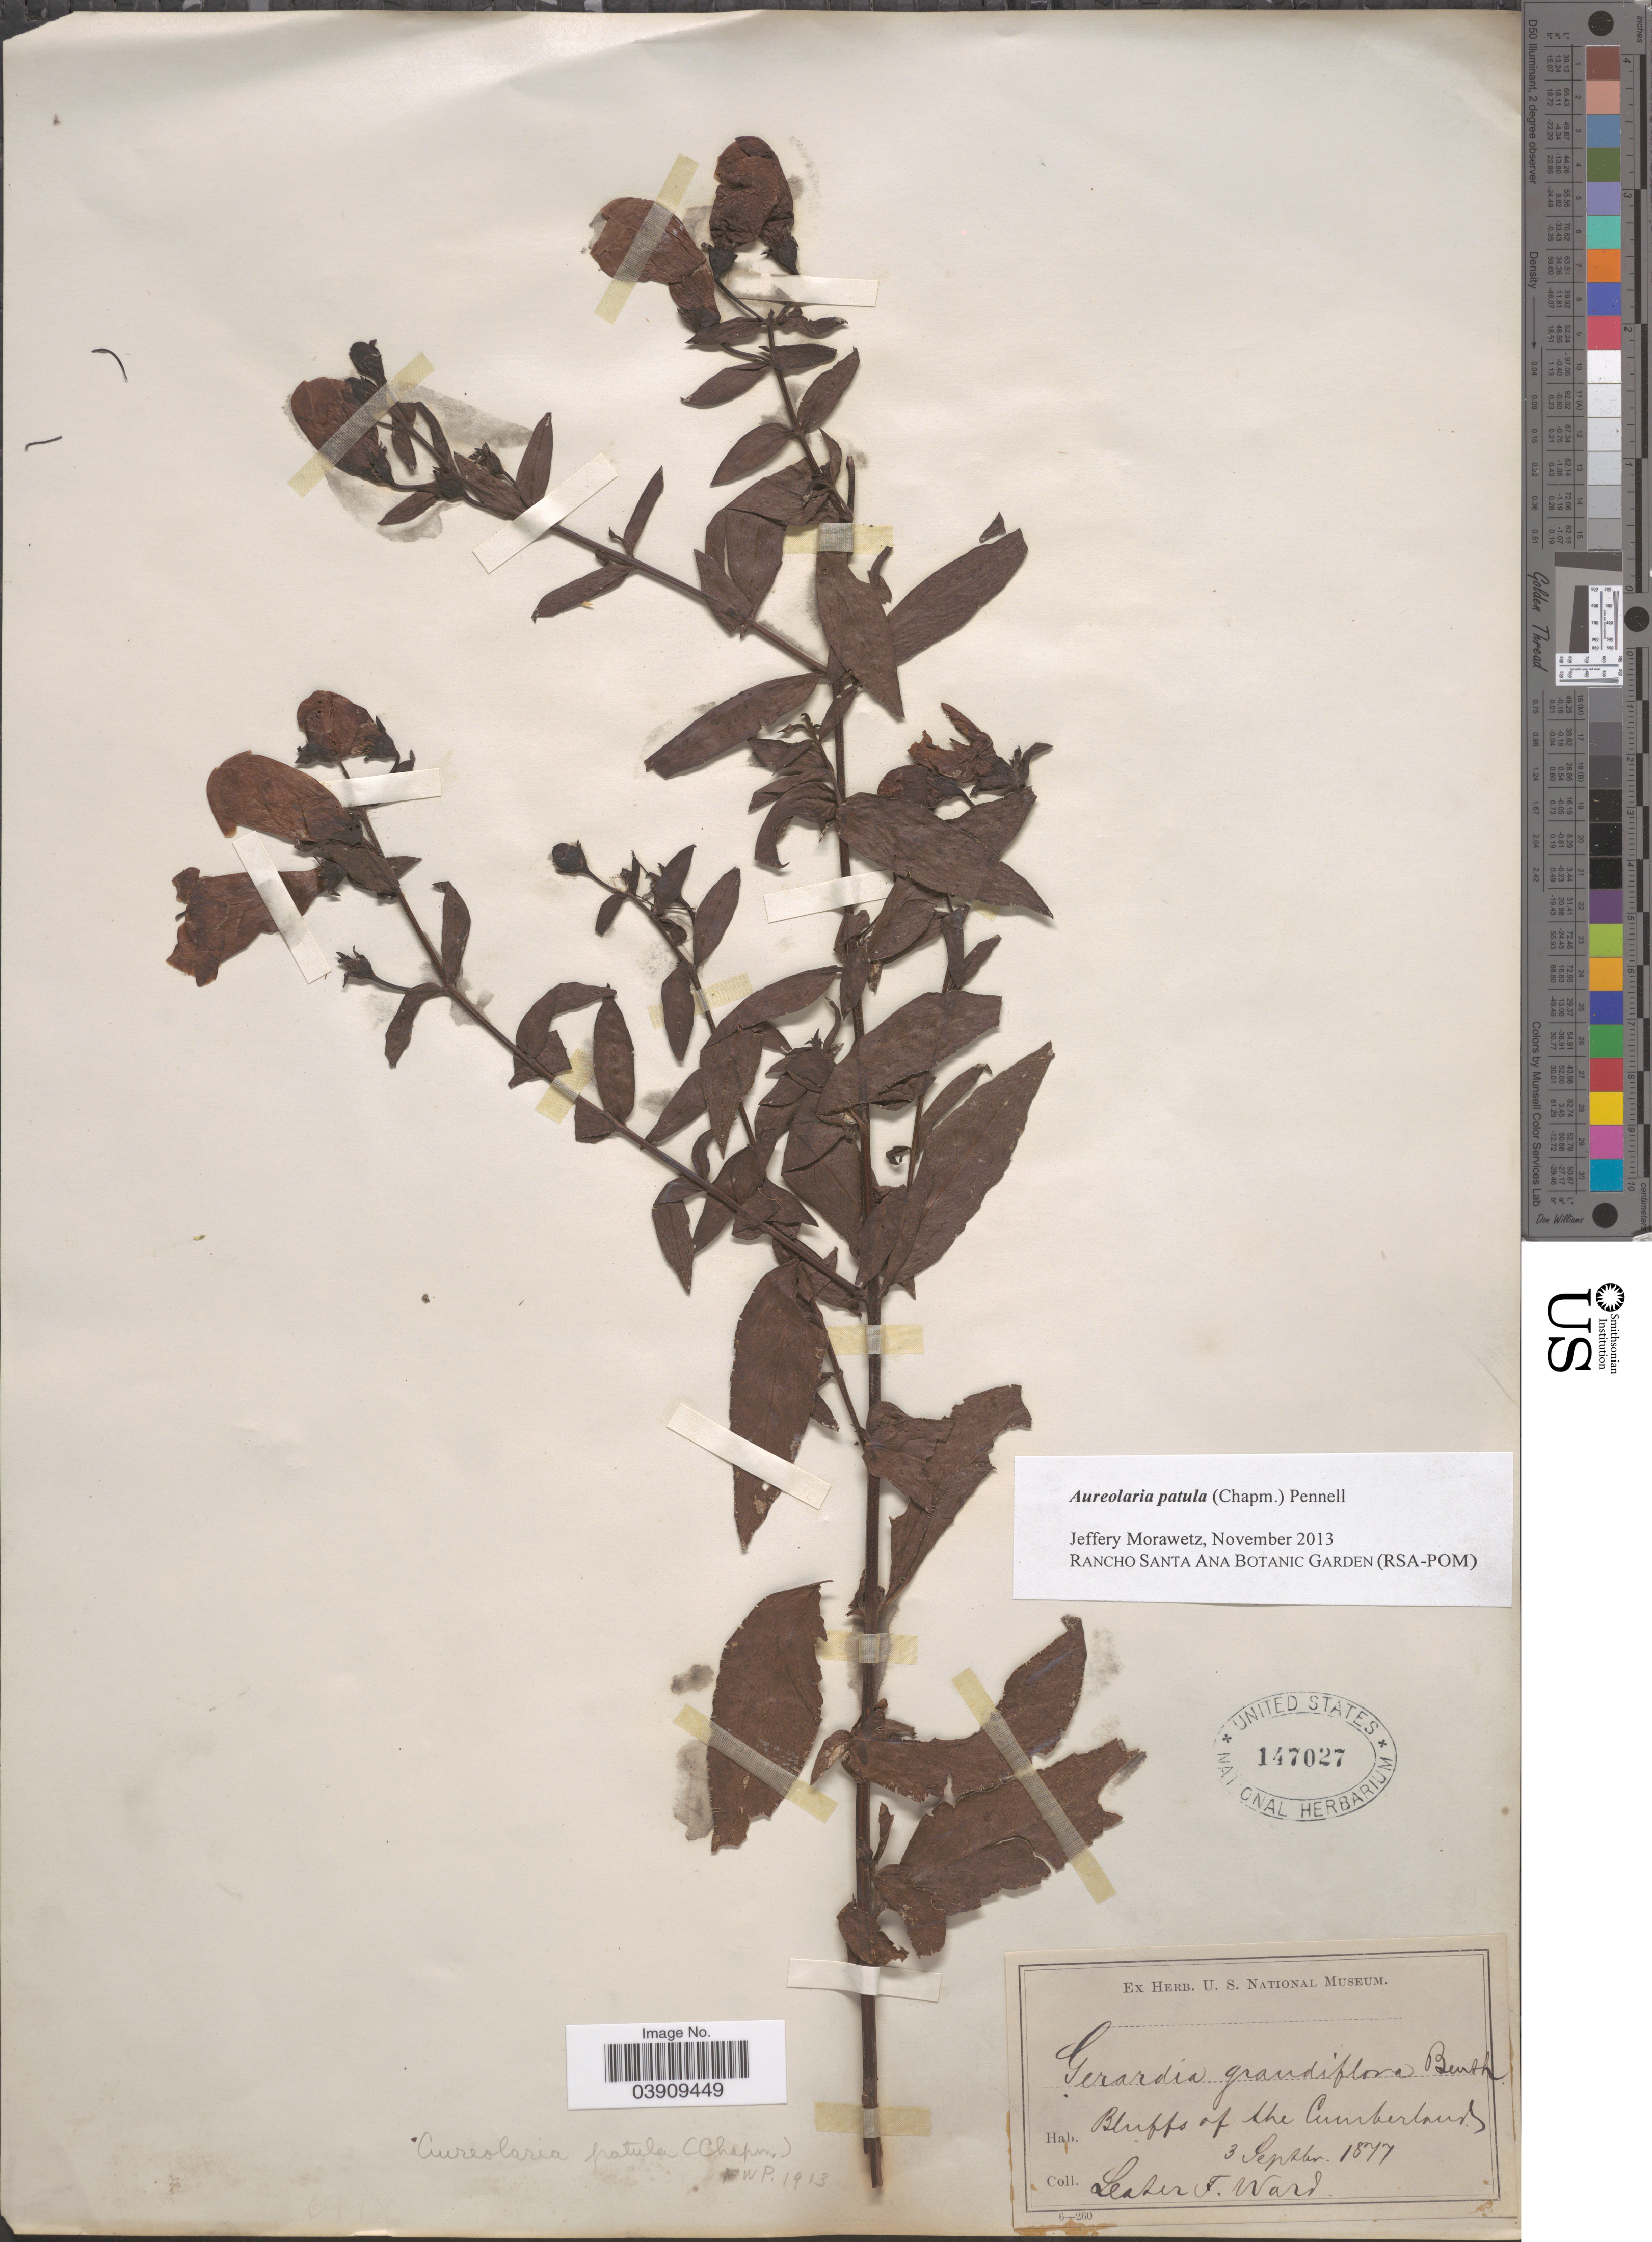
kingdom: Plantae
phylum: Tracheophyta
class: Magnoliopsida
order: Lamiales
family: Orobanchaceae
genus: Aureolaria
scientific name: Aureolaria patula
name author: (Chapm.) Pennell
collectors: L. F. Ward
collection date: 1877-09-03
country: United States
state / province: Maryland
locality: Bluffs of the Cumberland.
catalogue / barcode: US 147027